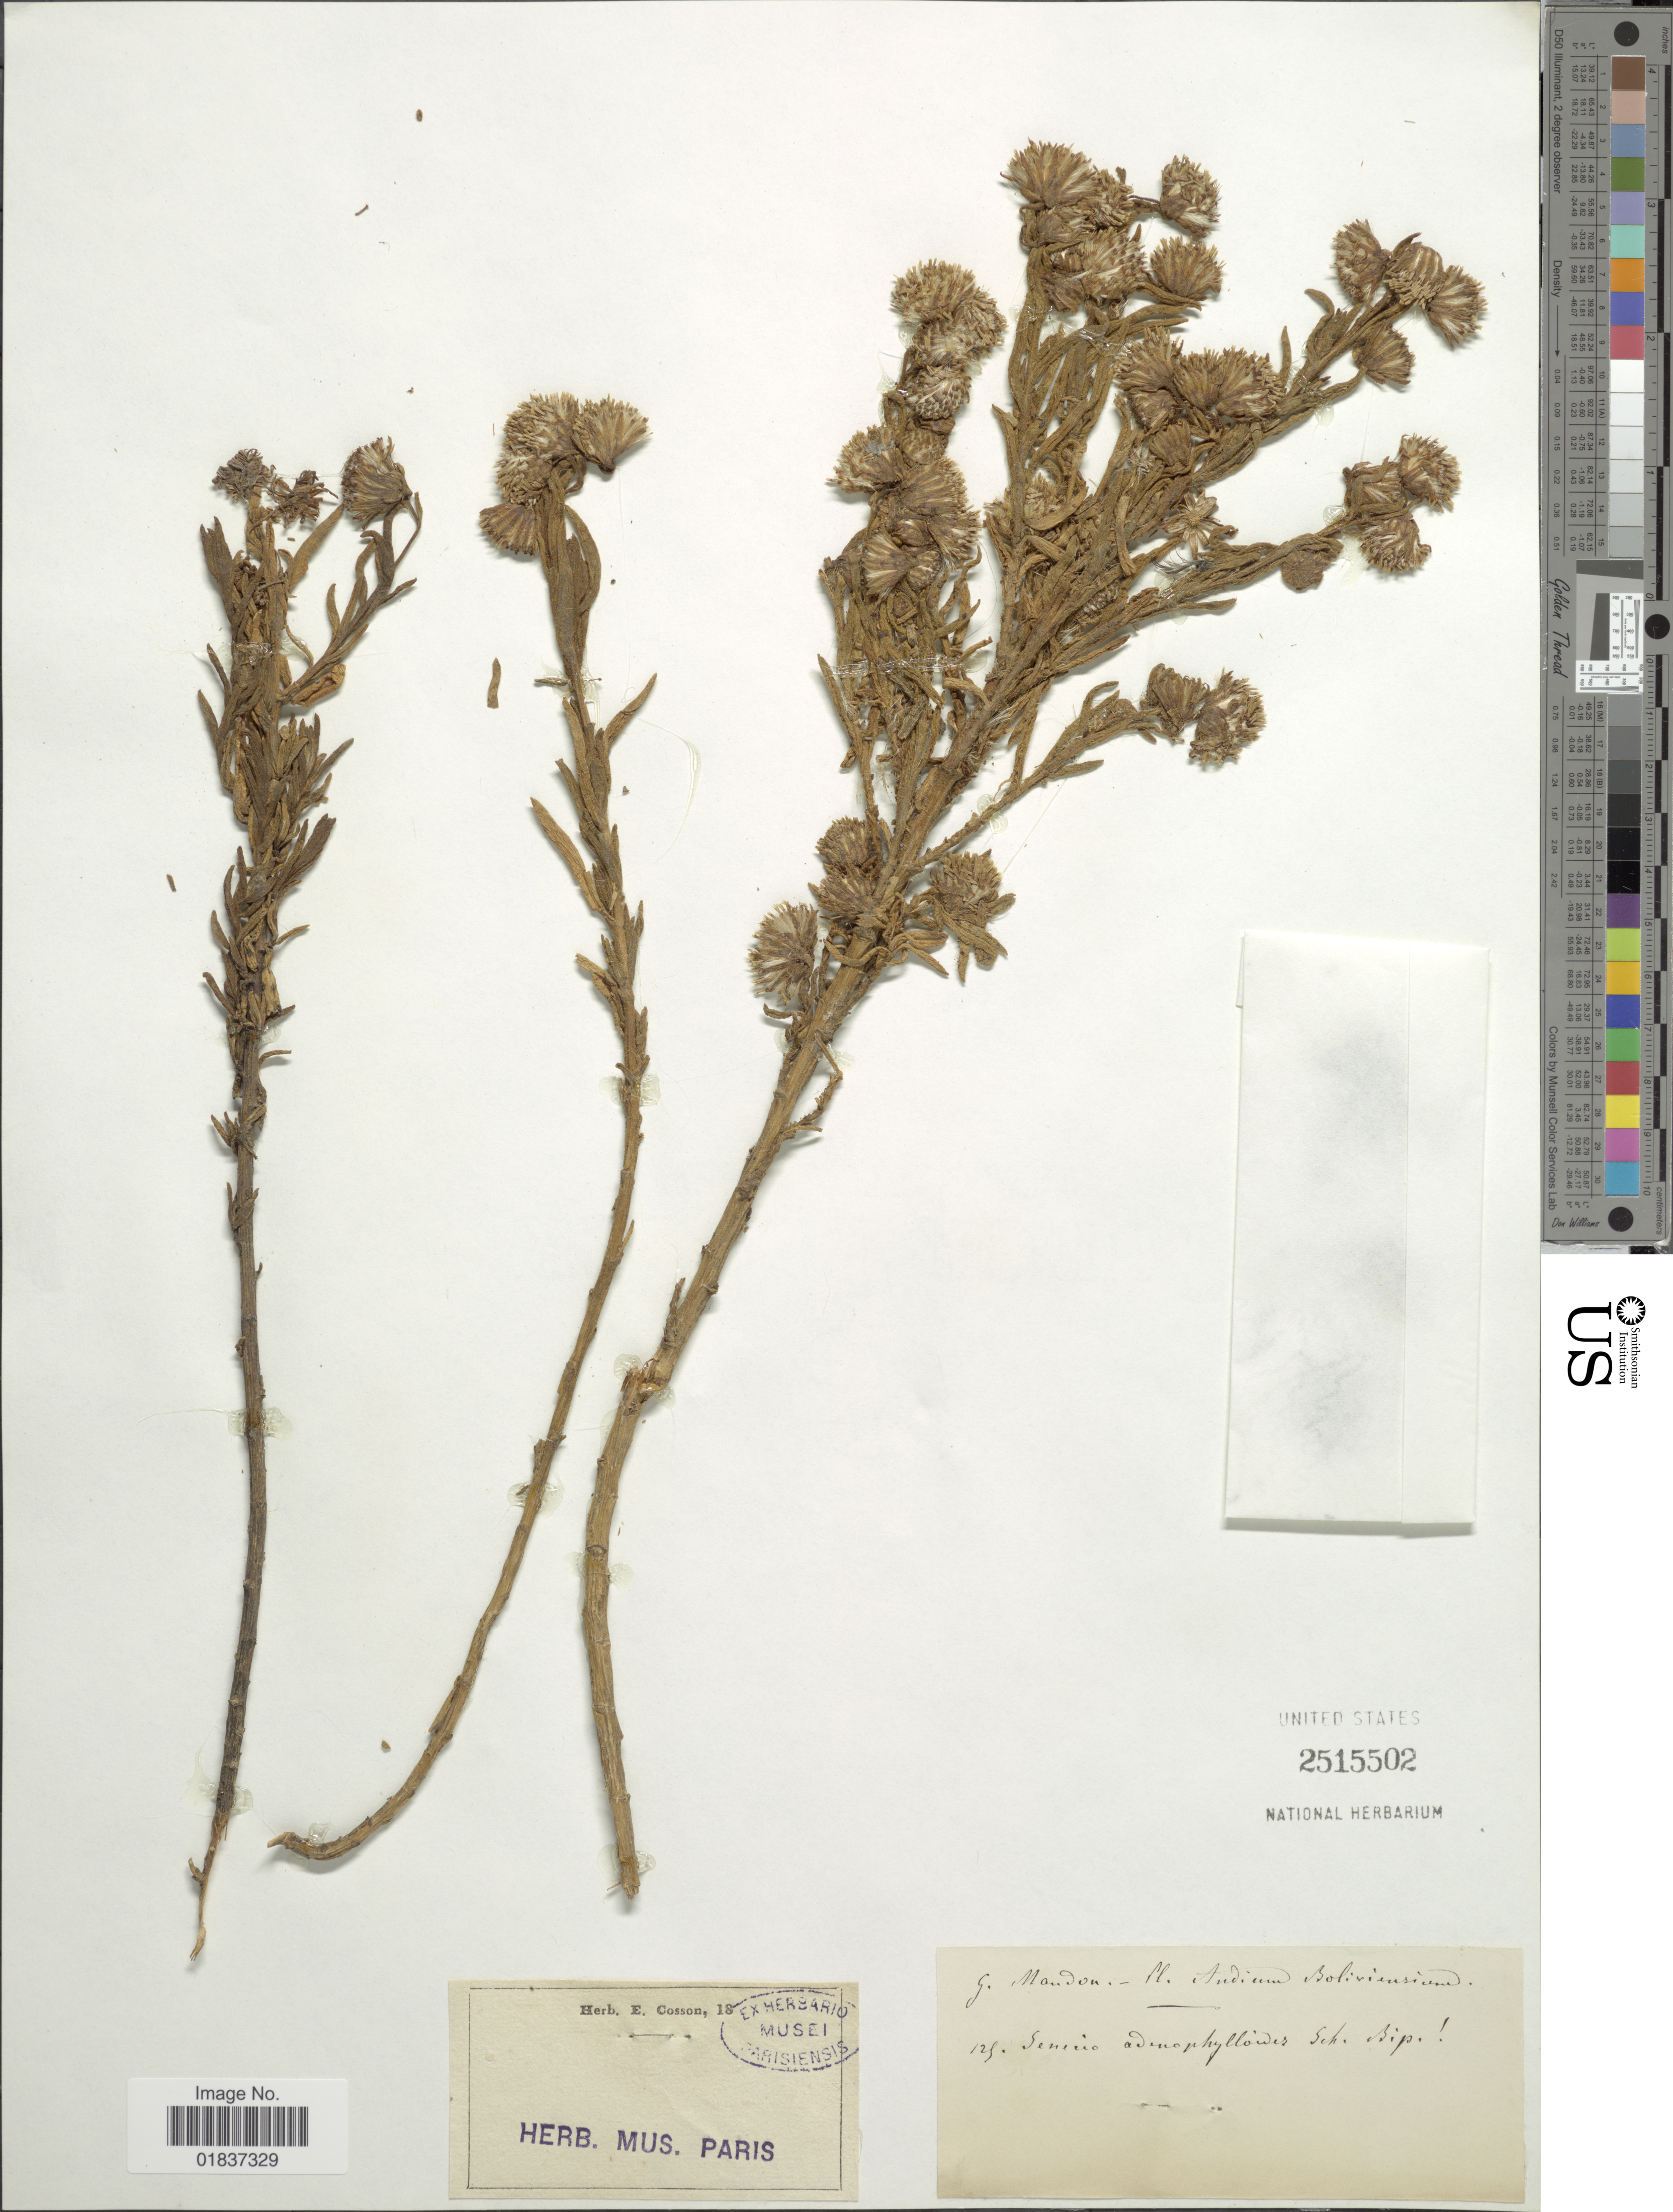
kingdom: Plantae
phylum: Tracheophyta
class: Magnoliopsida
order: Asterales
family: Asteraceae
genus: Senecio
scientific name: Senecio rufescens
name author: DC.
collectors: G. Mandon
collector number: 127*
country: Bolivia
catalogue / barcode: US 2515502